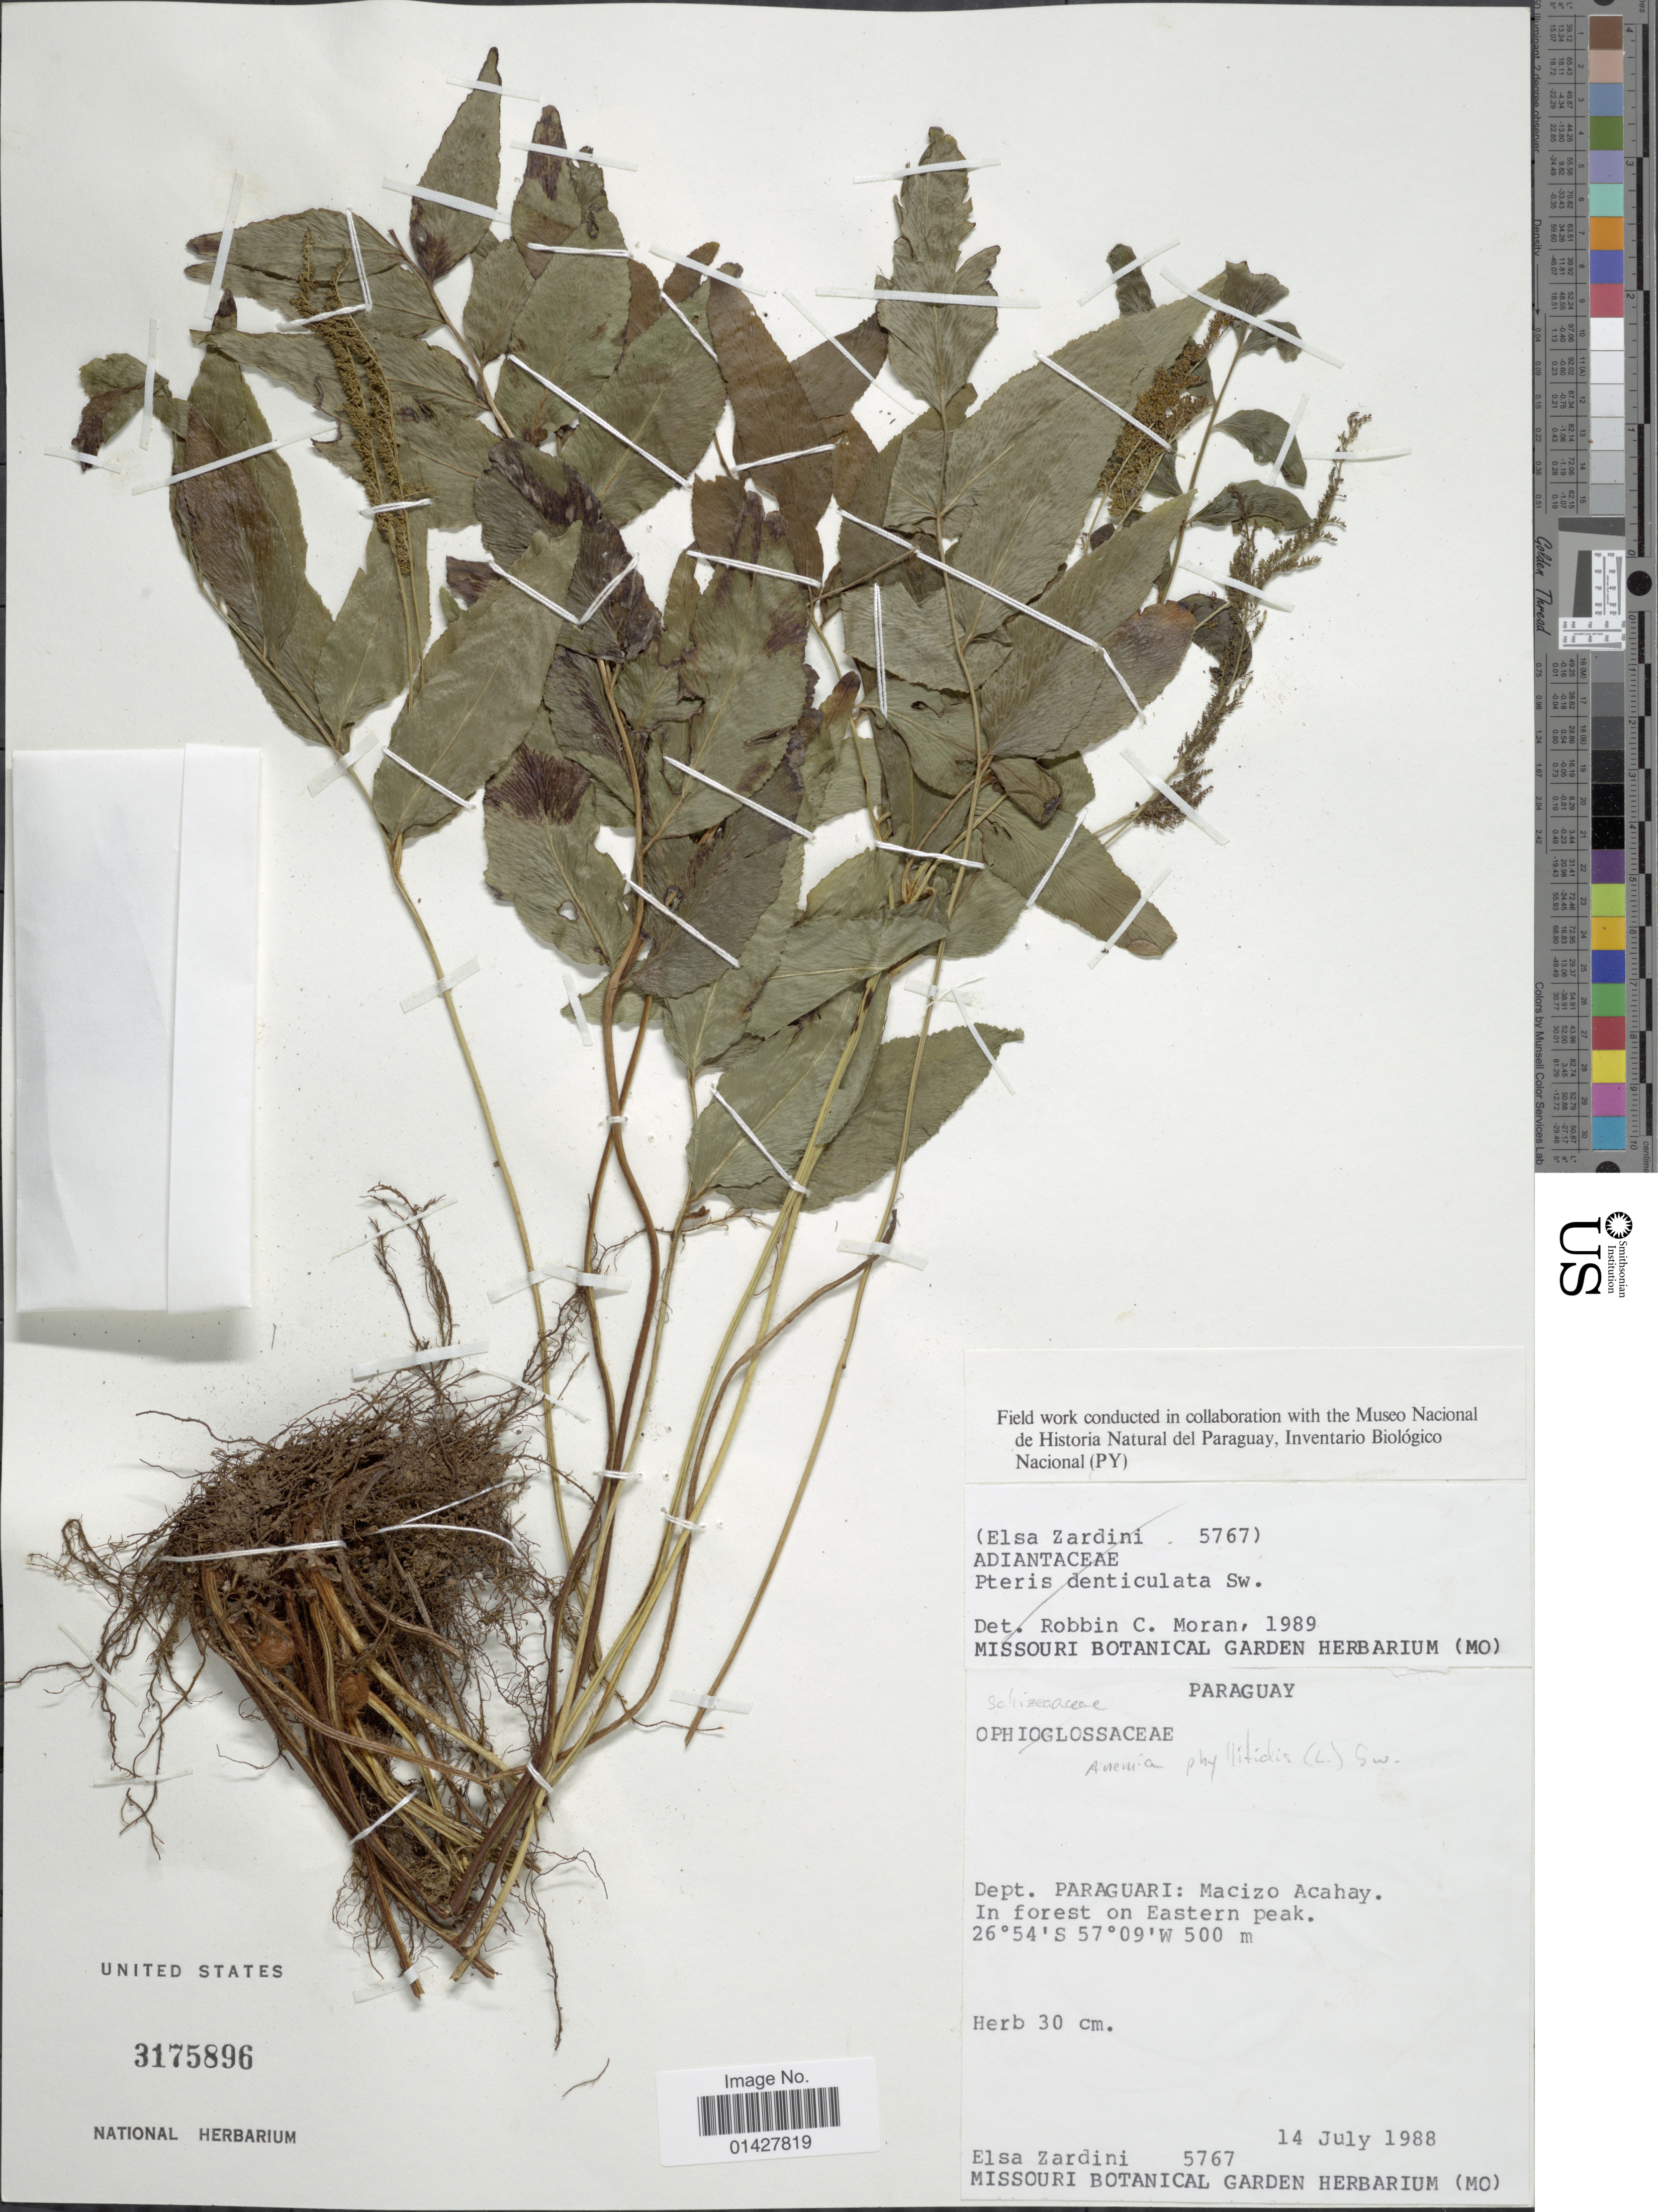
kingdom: Plantae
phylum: Tracheophyta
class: Polypodiopsida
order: Schizaeales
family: Anemiaceae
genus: Anemia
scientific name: Anemia phyllitidis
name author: (L.) Sw.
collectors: E. M. Zardini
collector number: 5767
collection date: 1988-07-14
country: Paraguay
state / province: Paraguari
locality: Dept. Paraguari: Macizo Acahay. On forest on Eastern peak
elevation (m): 500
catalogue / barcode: US 3175896